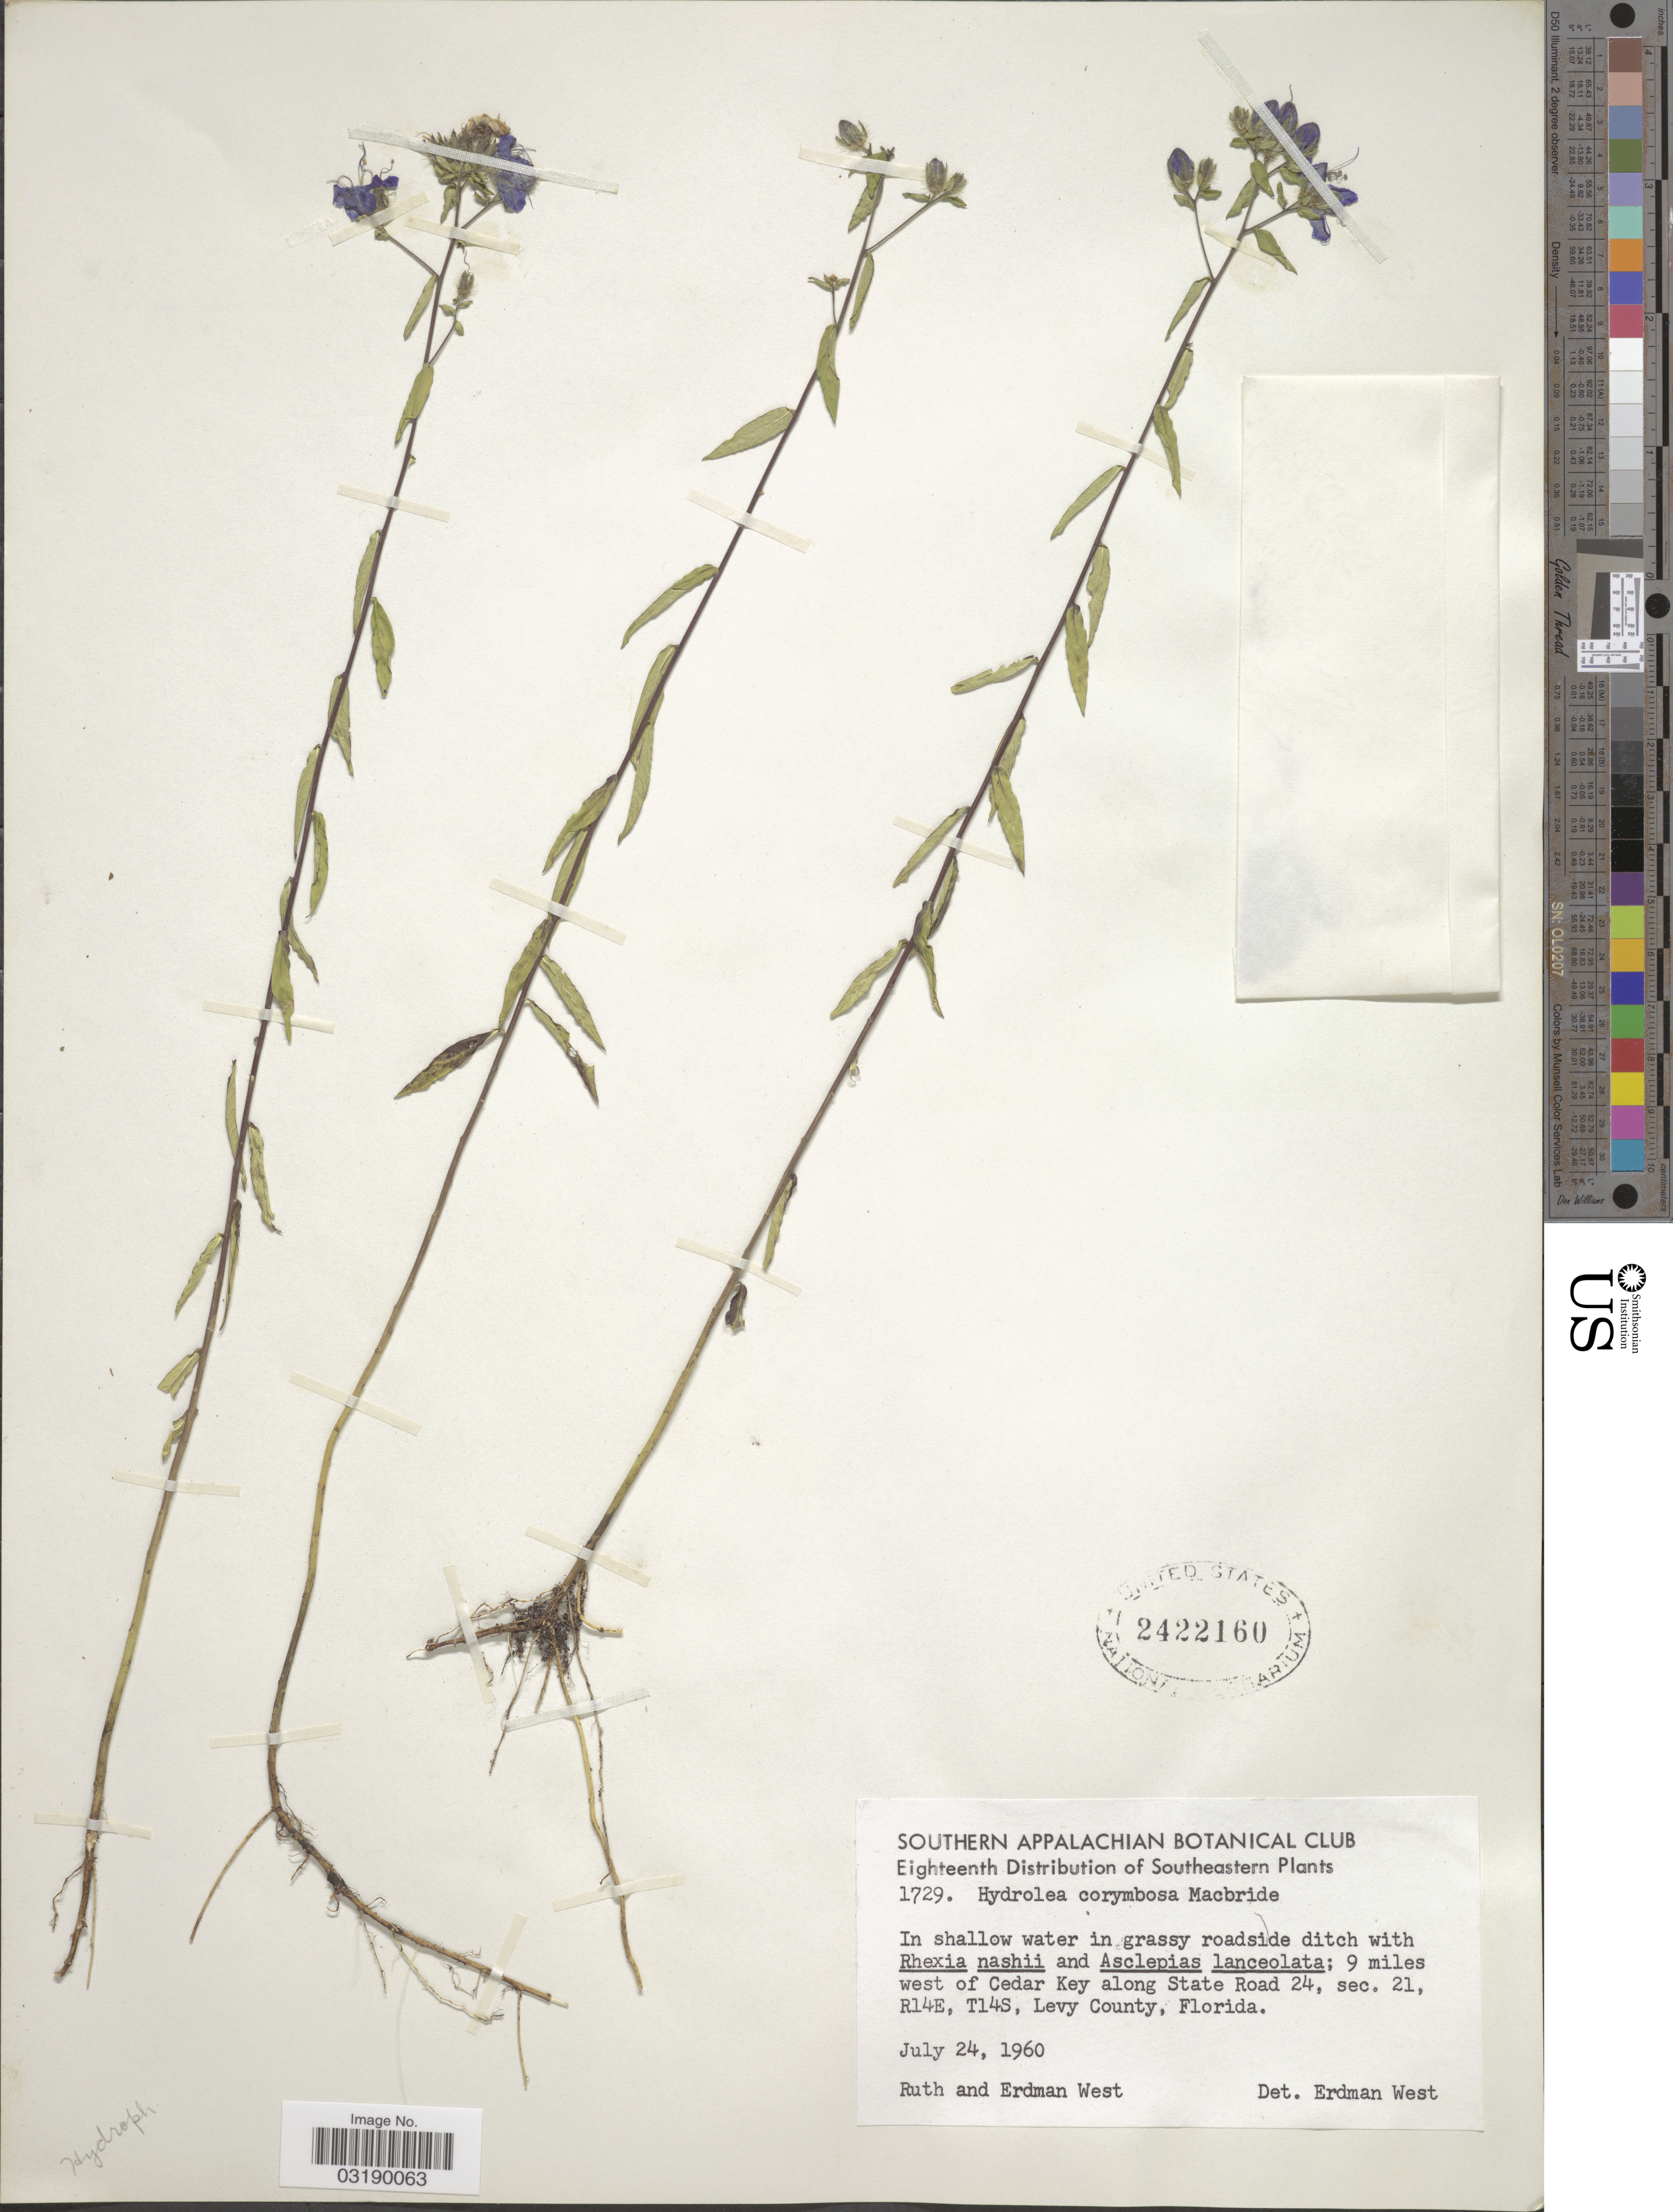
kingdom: Plantae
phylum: Tracheophyta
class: Magnoliopsida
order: Solanales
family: Hydroleaceae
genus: Hydrolea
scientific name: Hydrolea corymbosa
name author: J. Macbr. ex Elliott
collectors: R. West & E. West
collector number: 1729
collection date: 1960-07-24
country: United States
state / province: Florida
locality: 9 miles west of Cedar Key along State Road 24, sec. 21, R14E, T14S, Levy County.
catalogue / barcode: US 2422160